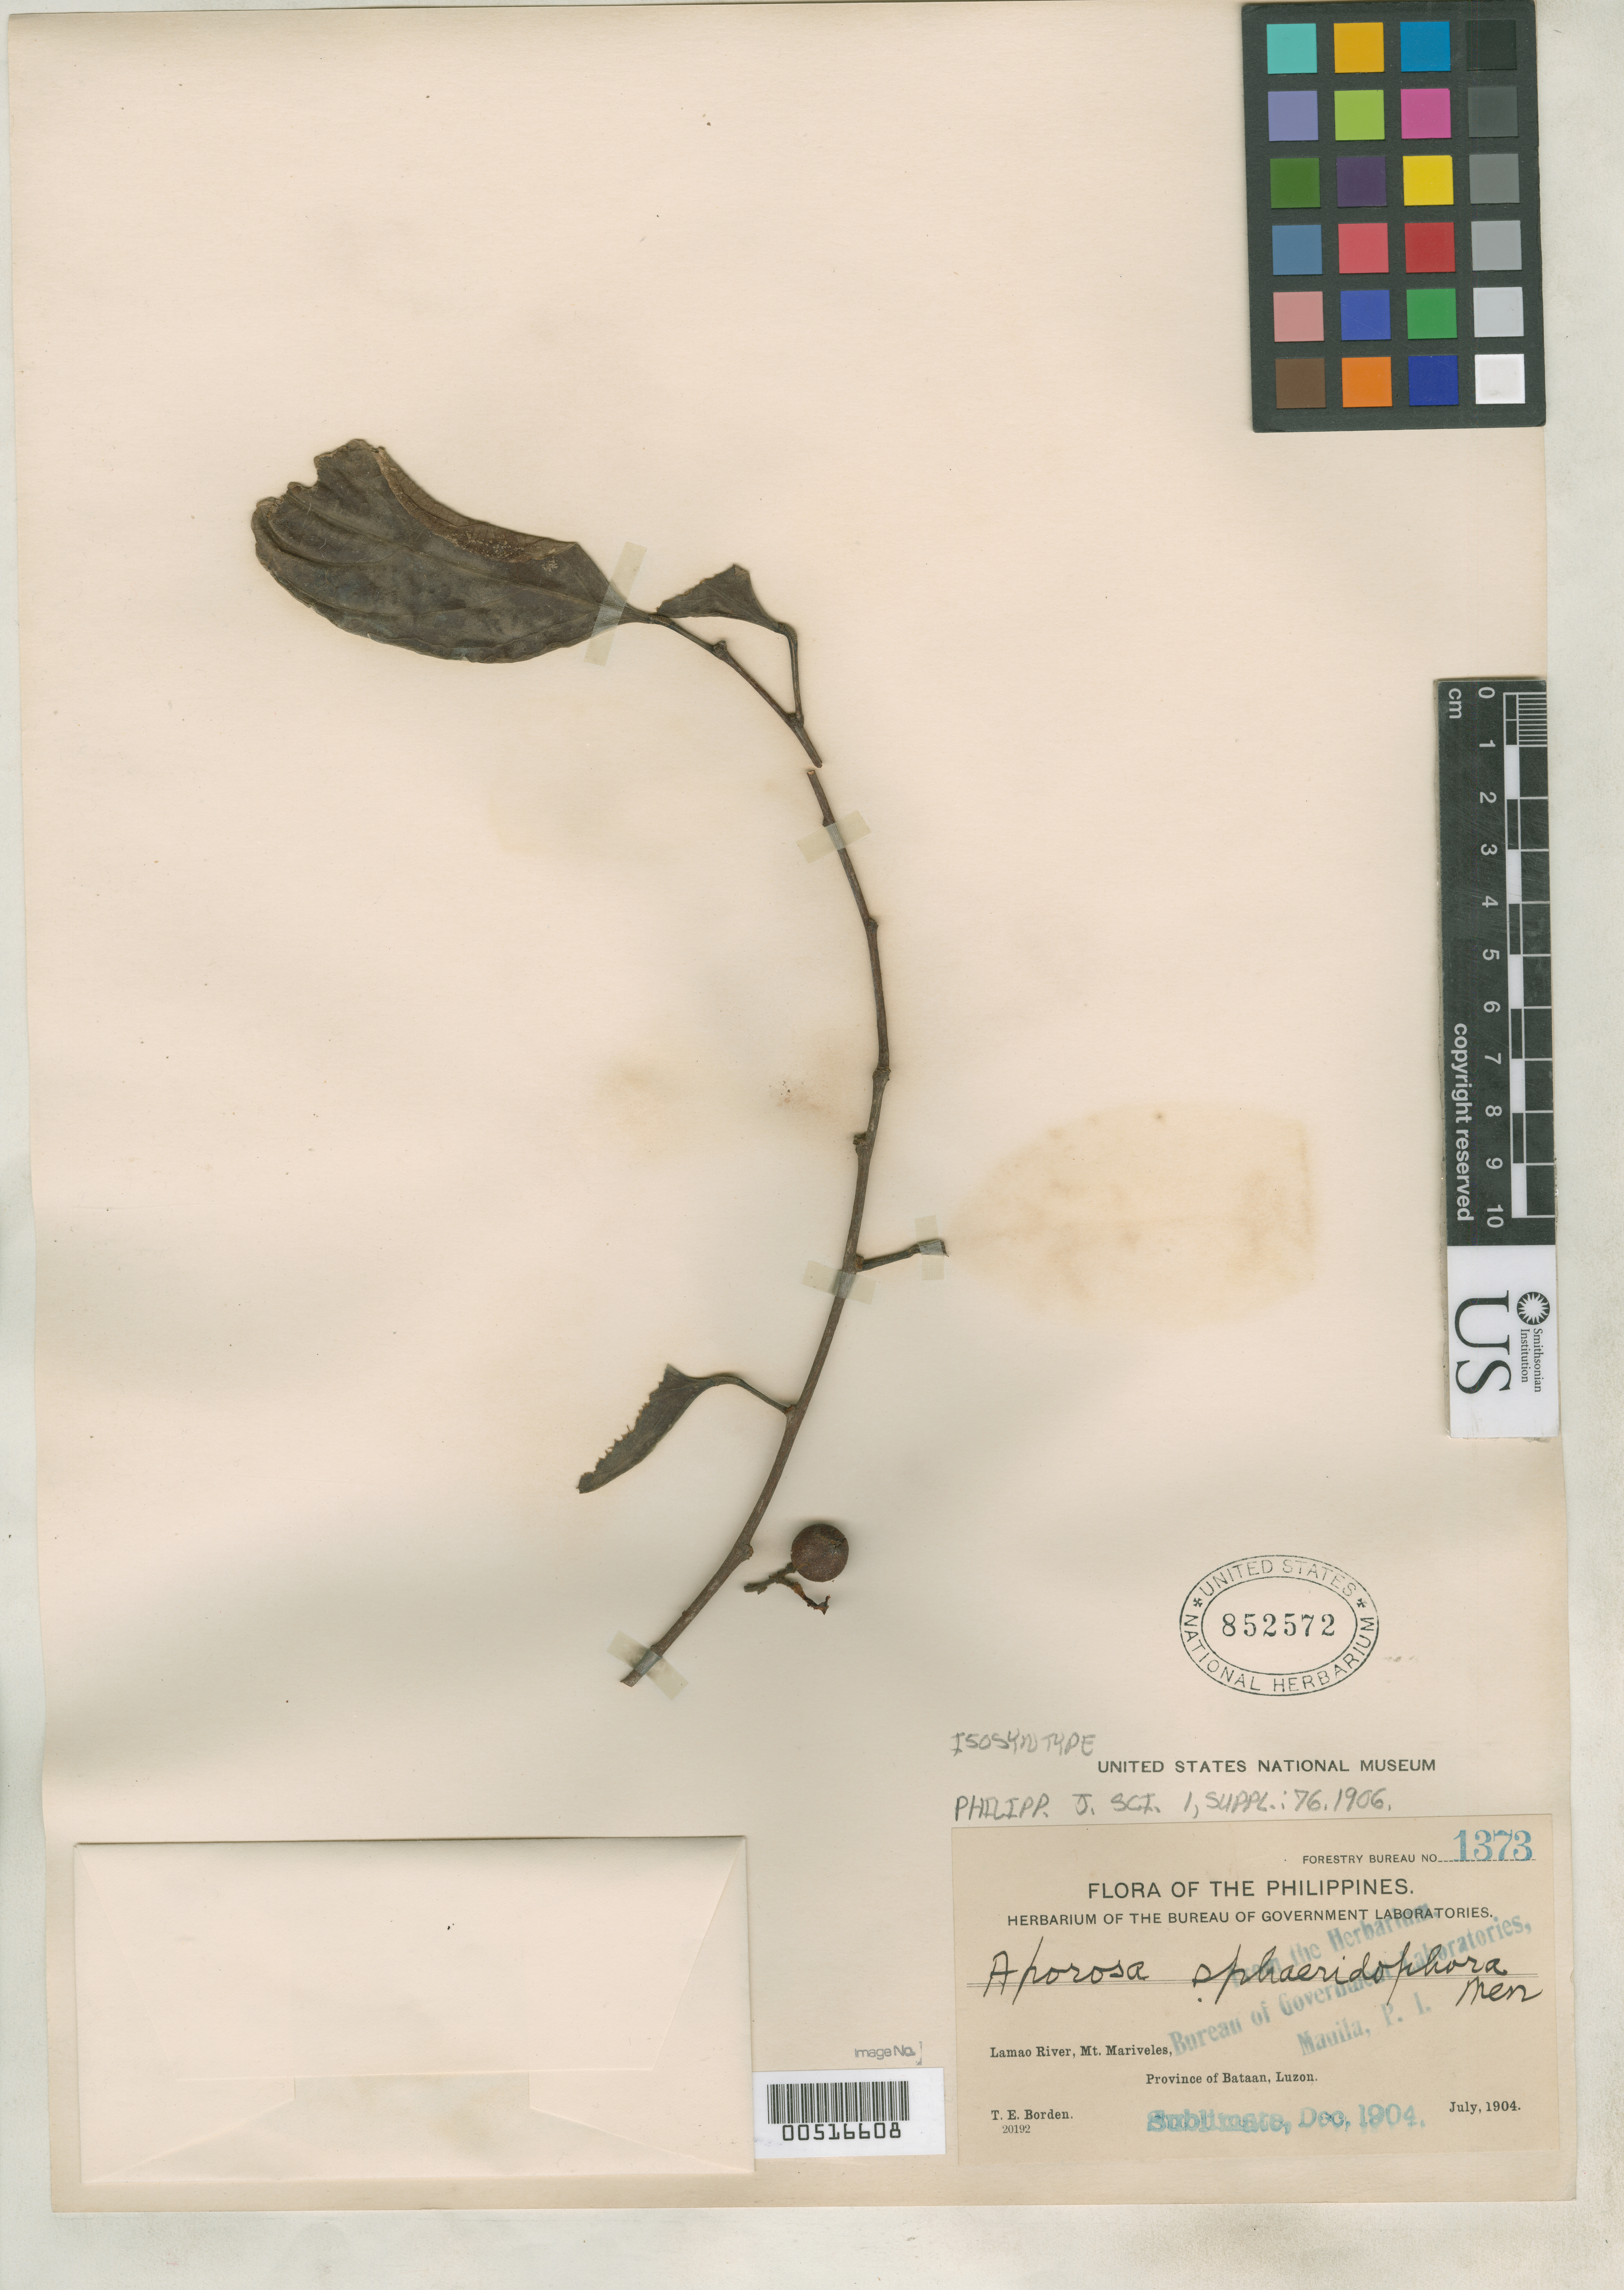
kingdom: Plantae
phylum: Tracheophyta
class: Magnoliopsida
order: Malpighiales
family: Phyllanthaceae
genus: Aporosa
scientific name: Aporosa sphaeridophora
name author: Merr.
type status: Isosyntype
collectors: T. E. Borden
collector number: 1373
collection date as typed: Jul 1904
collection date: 1904-07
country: Philippines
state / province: Central Luzon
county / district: Bataan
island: Luzon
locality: Lamao River, Mt Mariveles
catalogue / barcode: US 852572